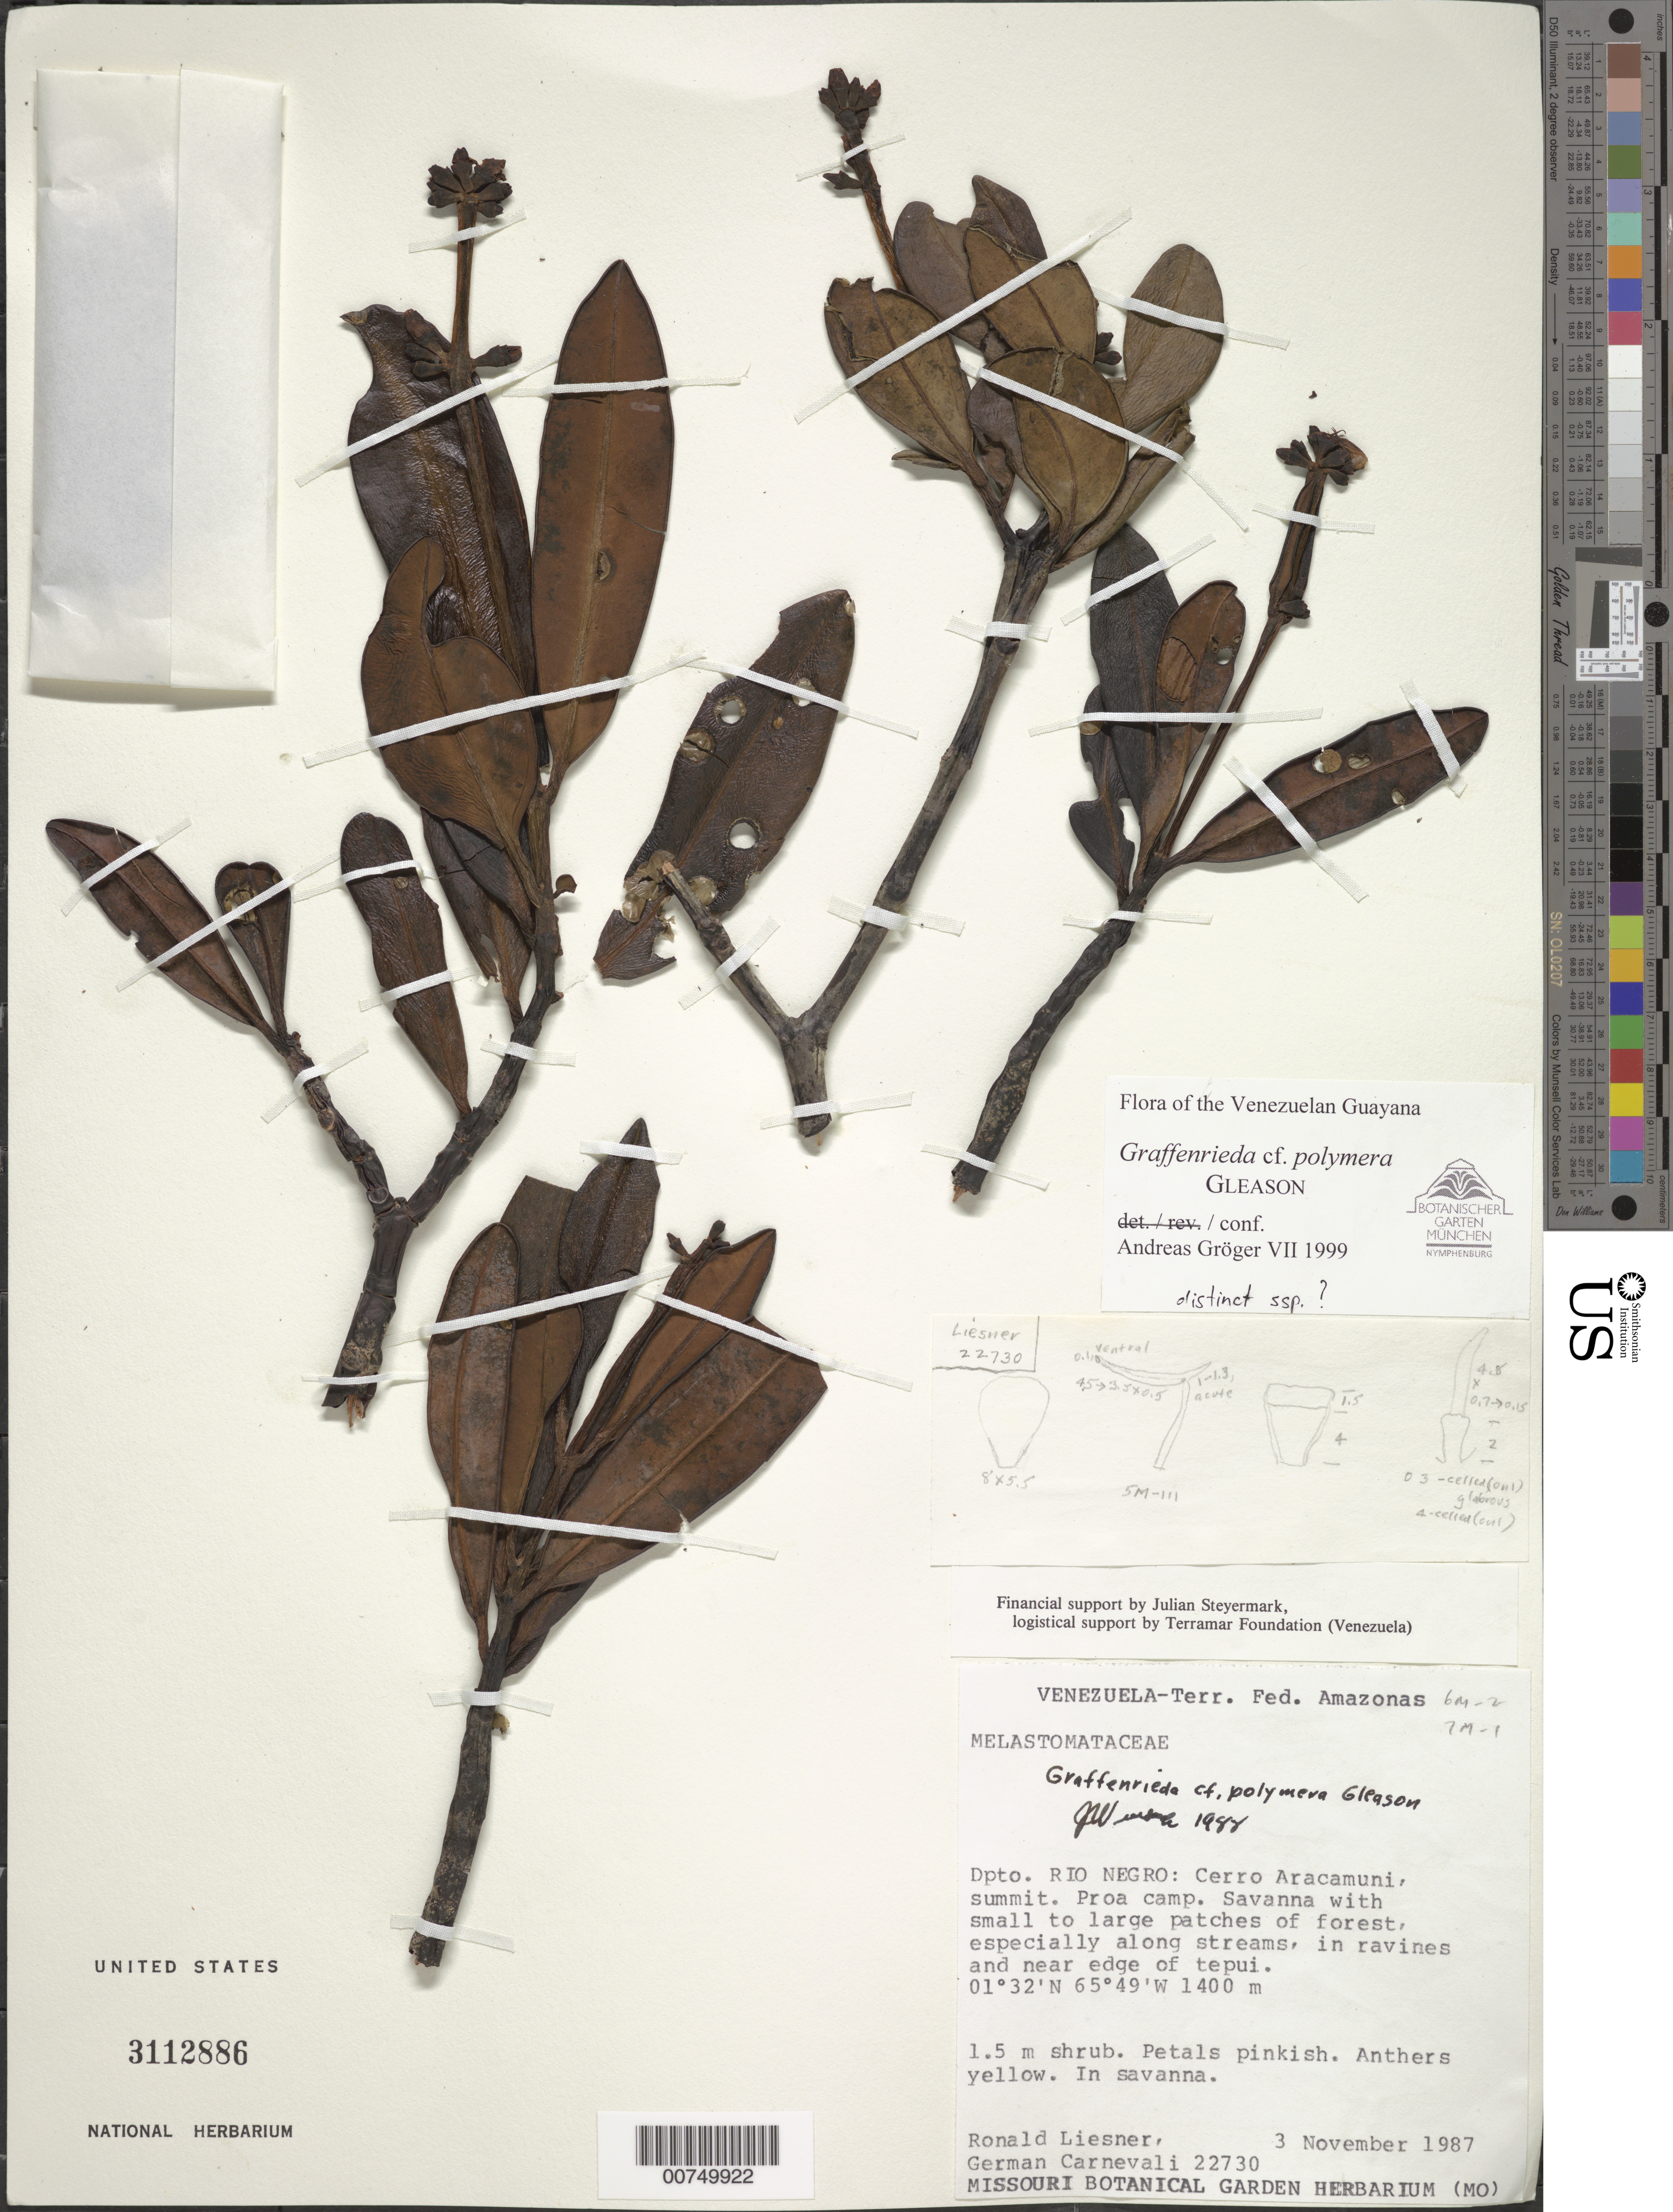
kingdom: Plantae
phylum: Tracheophyta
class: Magnoliopsida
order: Myrtales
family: Melastomataceae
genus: Graffenrieda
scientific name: Graffenrieda polymera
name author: Gleason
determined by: Gröger, A.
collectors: R. L. Liesner & G. Carnevali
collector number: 22730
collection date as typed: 3-Nov-87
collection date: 1987-11-03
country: Venezuela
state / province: Amazonas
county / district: Río Negro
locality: Cerro Aracamuni, summit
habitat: Savanna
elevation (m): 1400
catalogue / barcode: US 3112886